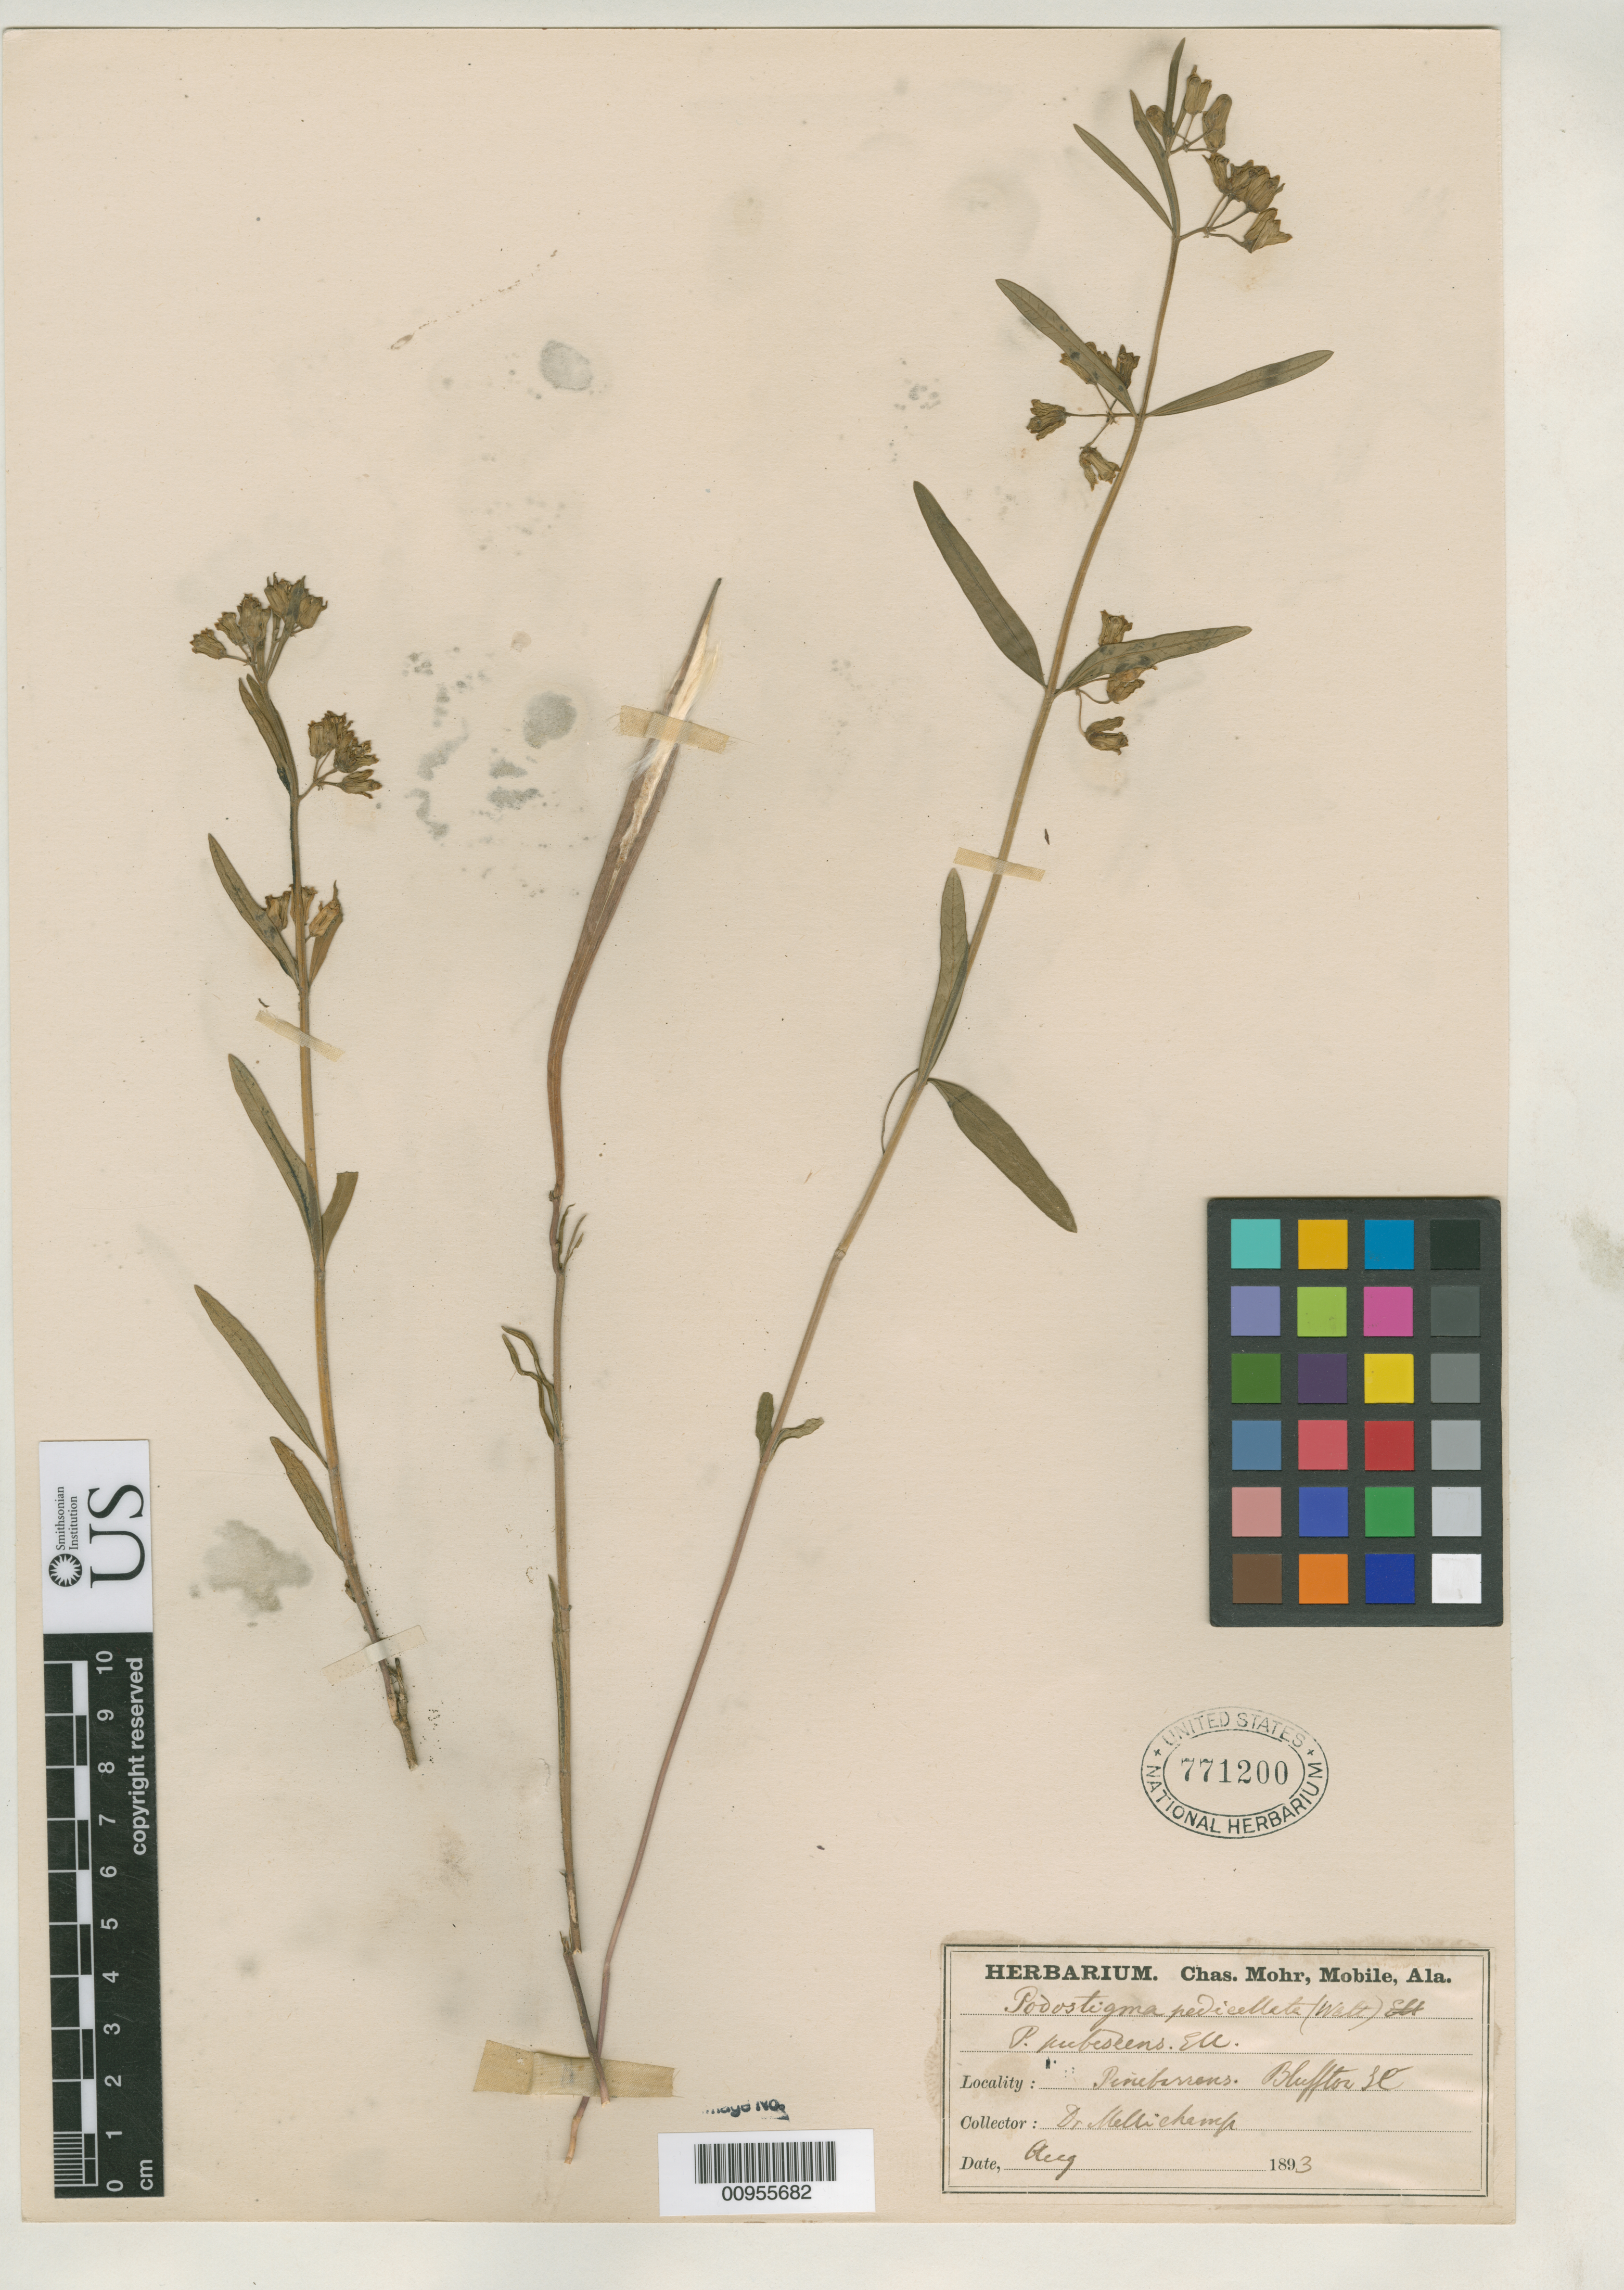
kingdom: Plantae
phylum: Tracheophyta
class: Magnoliopsida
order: Gentianales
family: Apocynaceae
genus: Asclepias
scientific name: Asclepias pedicellata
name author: Walter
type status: Isoneotype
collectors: J. H. Mellichamp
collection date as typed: Aug 1893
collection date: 1893-08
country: United States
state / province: South Carolina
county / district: Beaufort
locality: Pinebarrens. Bluffton SC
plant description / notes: Ward (2007) cites as isoneotypes several duplicates of Mellichamp s.n. whose labels bear different collections dates (1884, 1886, 1887, 1893) than the neotype at GH (1880).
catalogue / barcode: US 771200